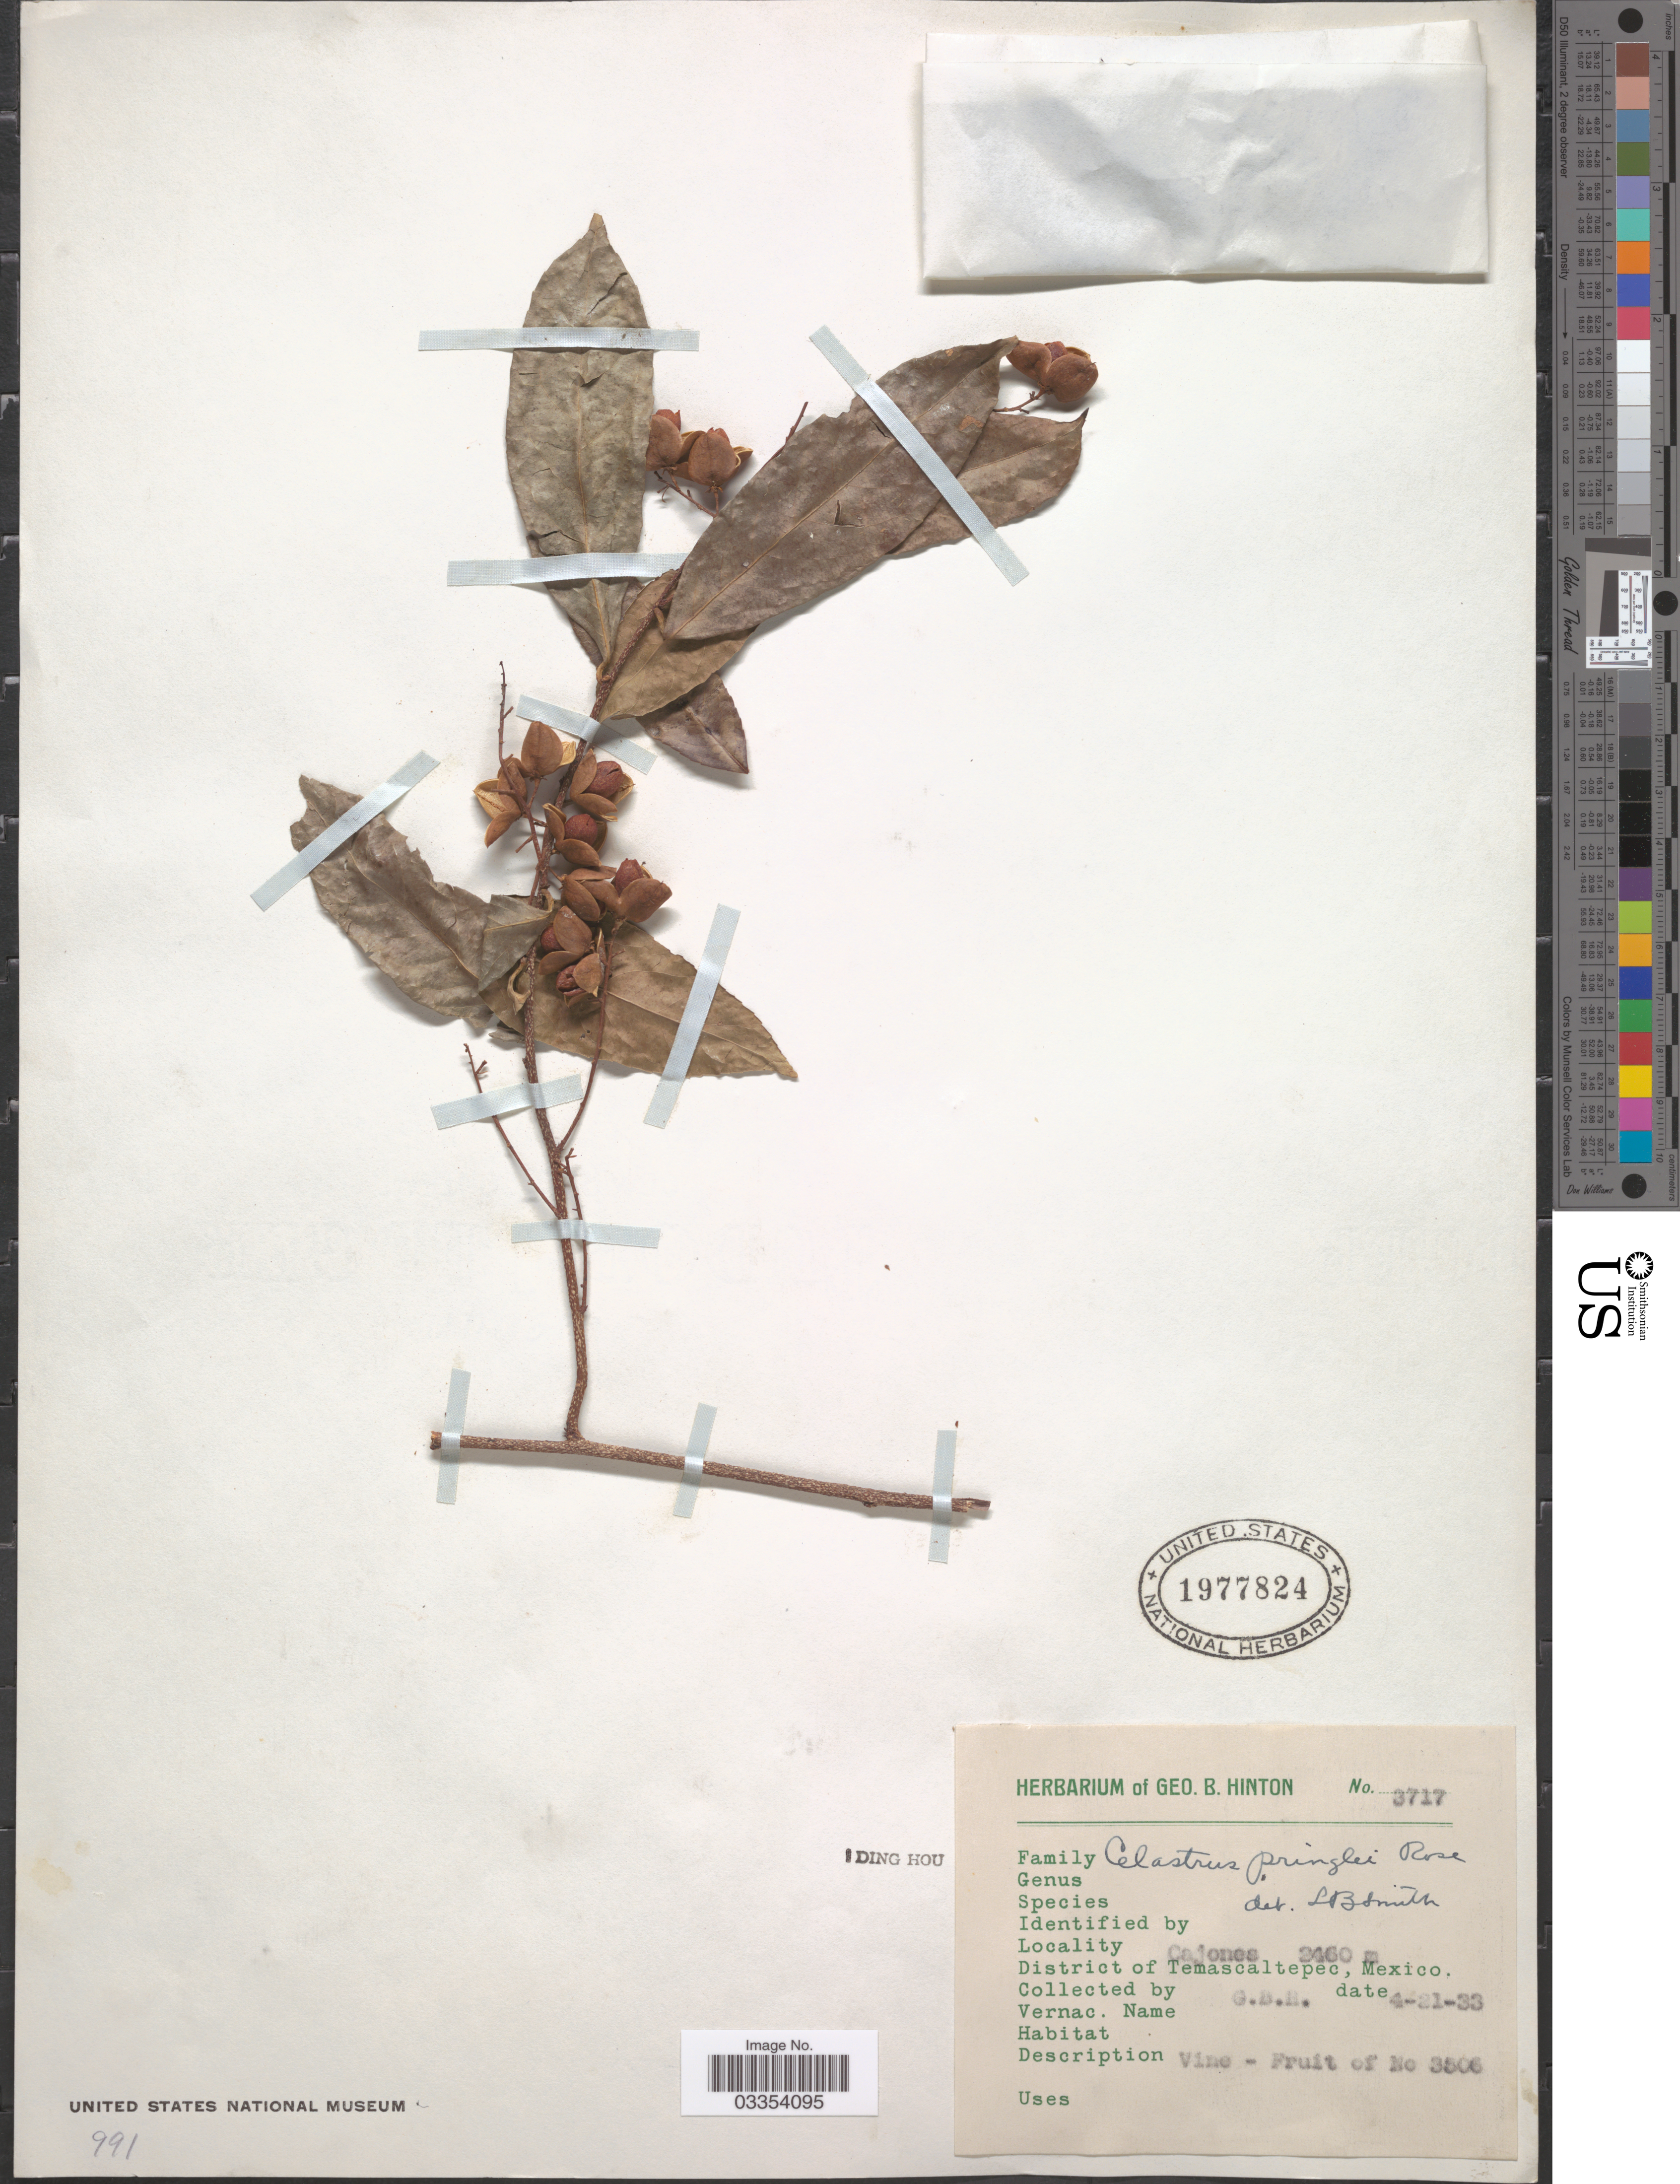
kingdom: Plantae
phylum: Tracheophyta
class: Magnoliopsida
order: Celastrales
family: Celastraceae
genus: Celastrus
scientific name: Celastrus pringlei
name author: Rose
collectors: G. B. Hinton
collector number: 3717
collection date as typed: Transcribed d/m/y: 21/4/33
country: Mexico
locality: Cajones. District of Temascaltepec.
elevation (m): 2460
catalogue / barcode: US 1977824